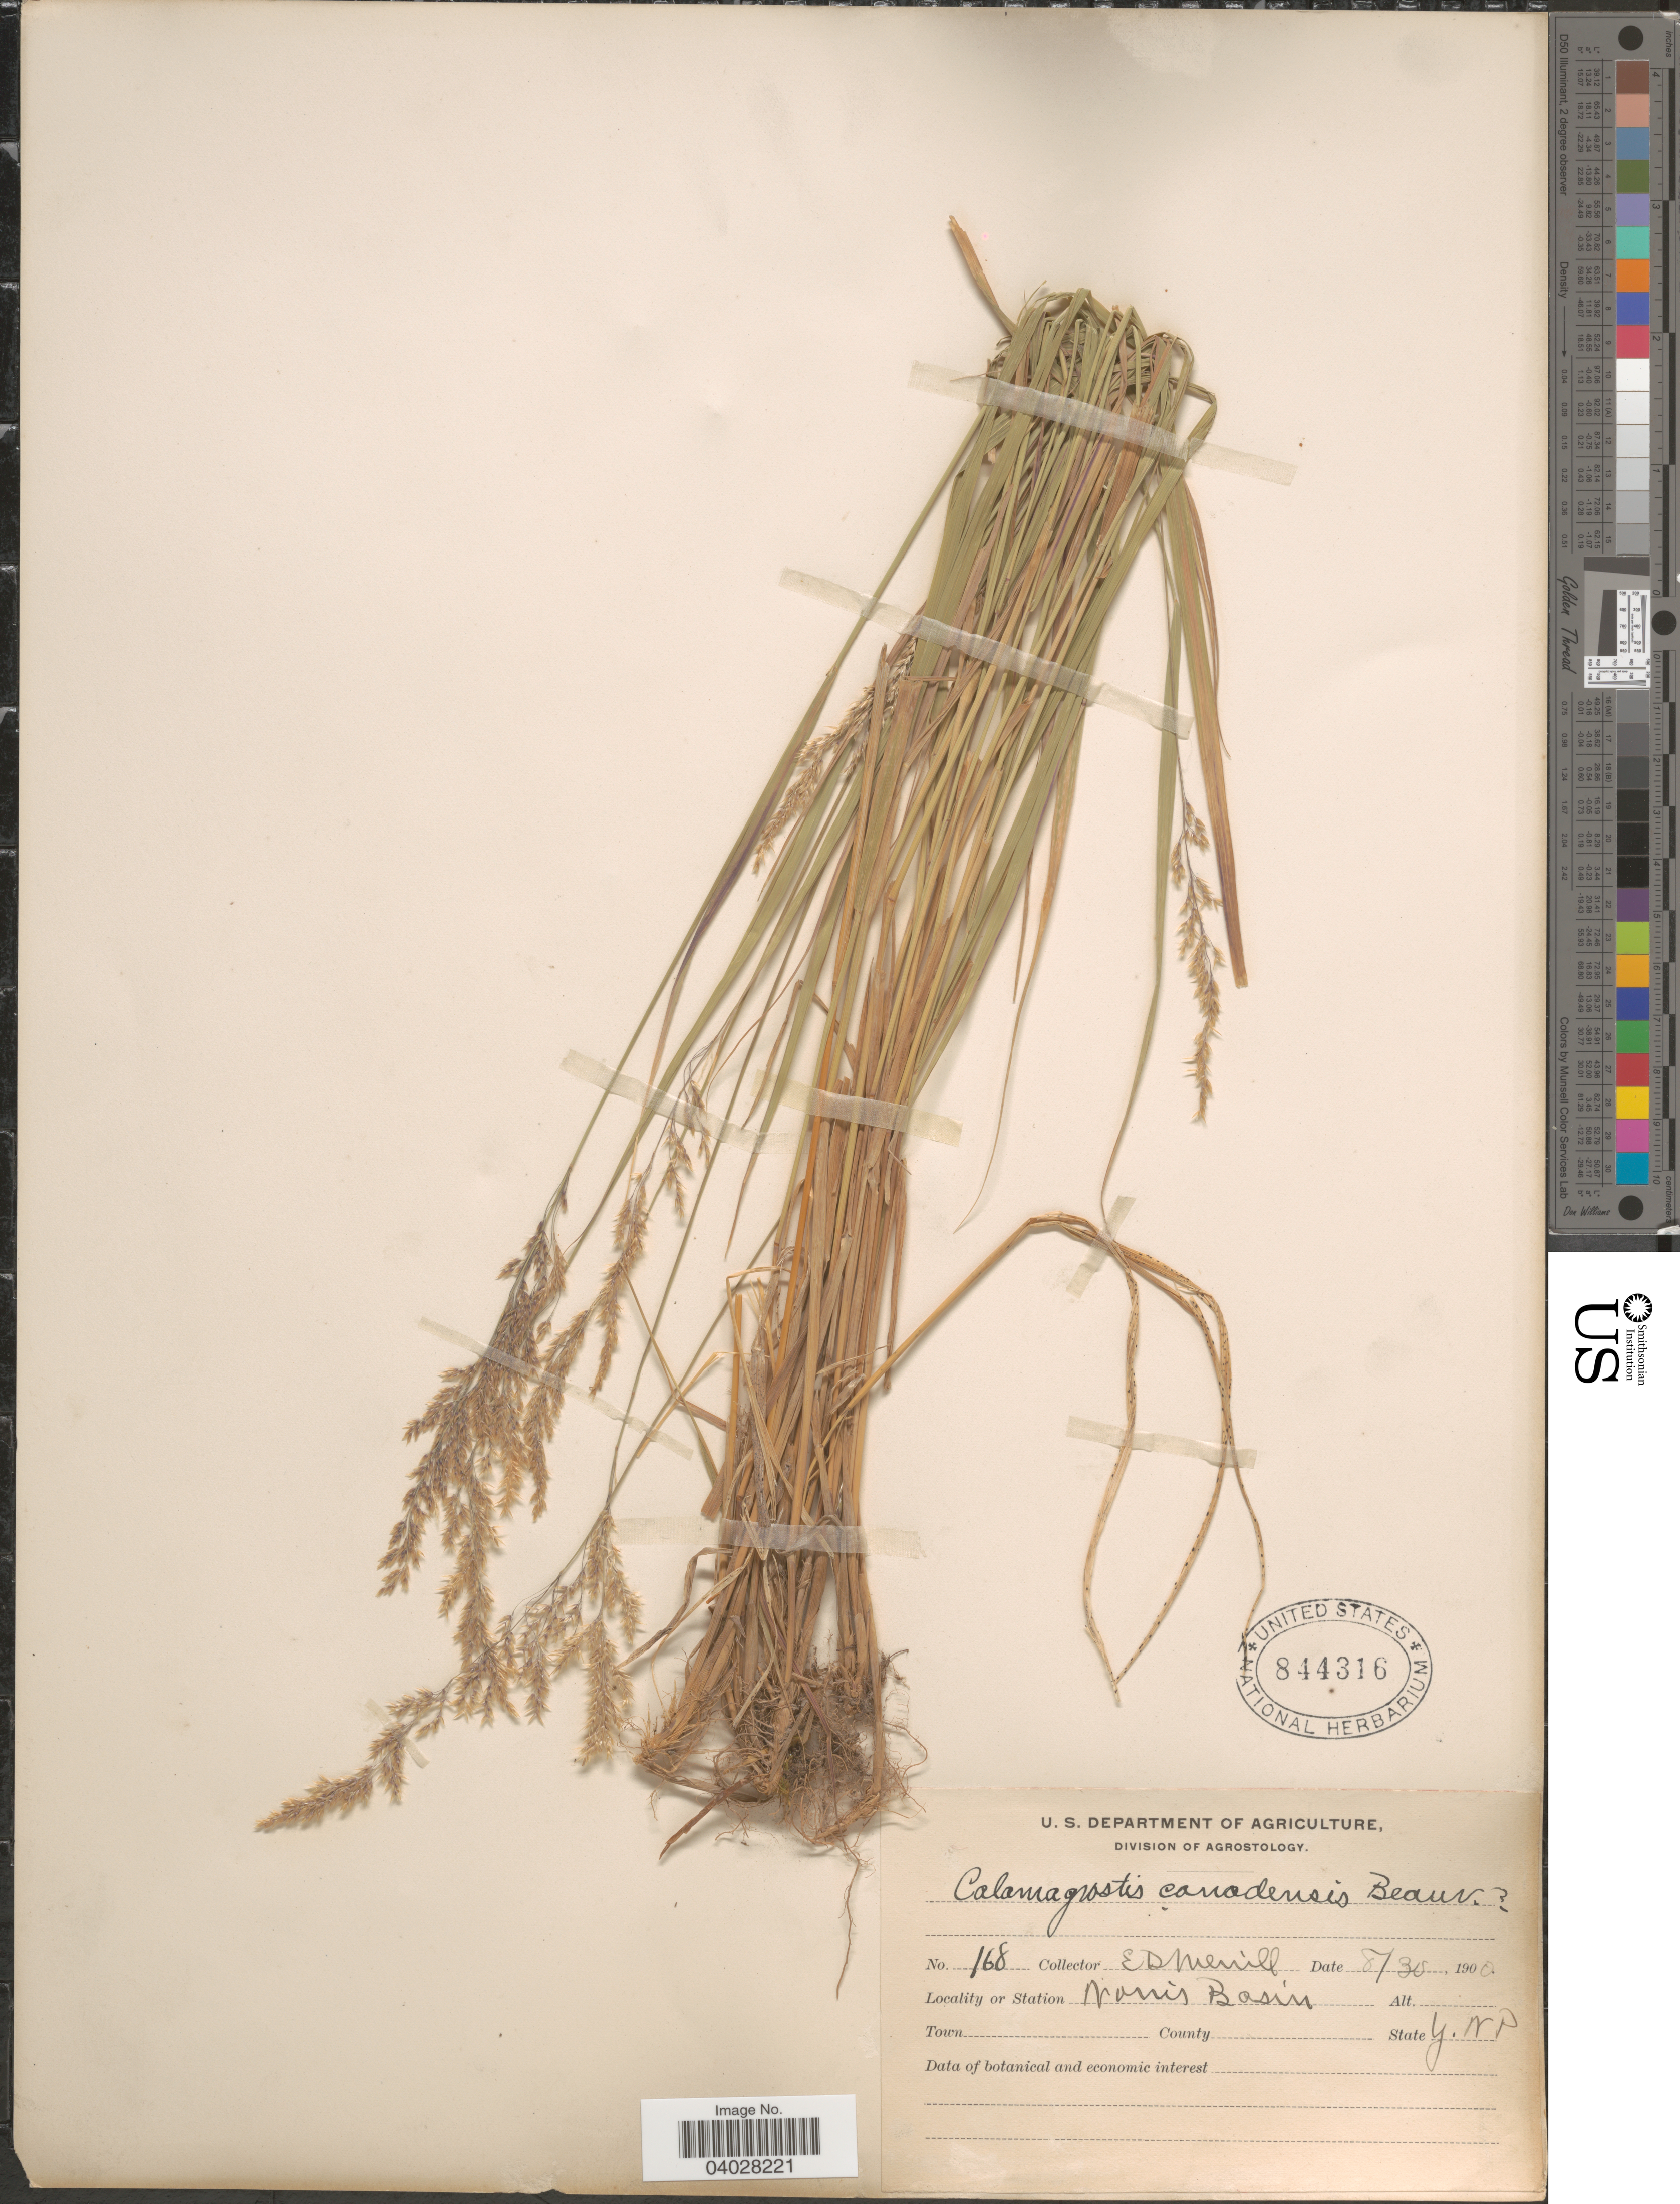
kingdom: Plantae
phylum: Tracheophyta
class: Liliopsida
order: Poales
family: Poaceae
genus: Calamagrostis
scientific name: Calamagrostis canadensis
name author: (Michx.) P. Beauv.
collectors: E. D. Merrill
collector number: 168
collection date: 1900-08-30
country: United States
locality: Station Norris Basin. State Y.NP.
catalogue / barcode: US 844316